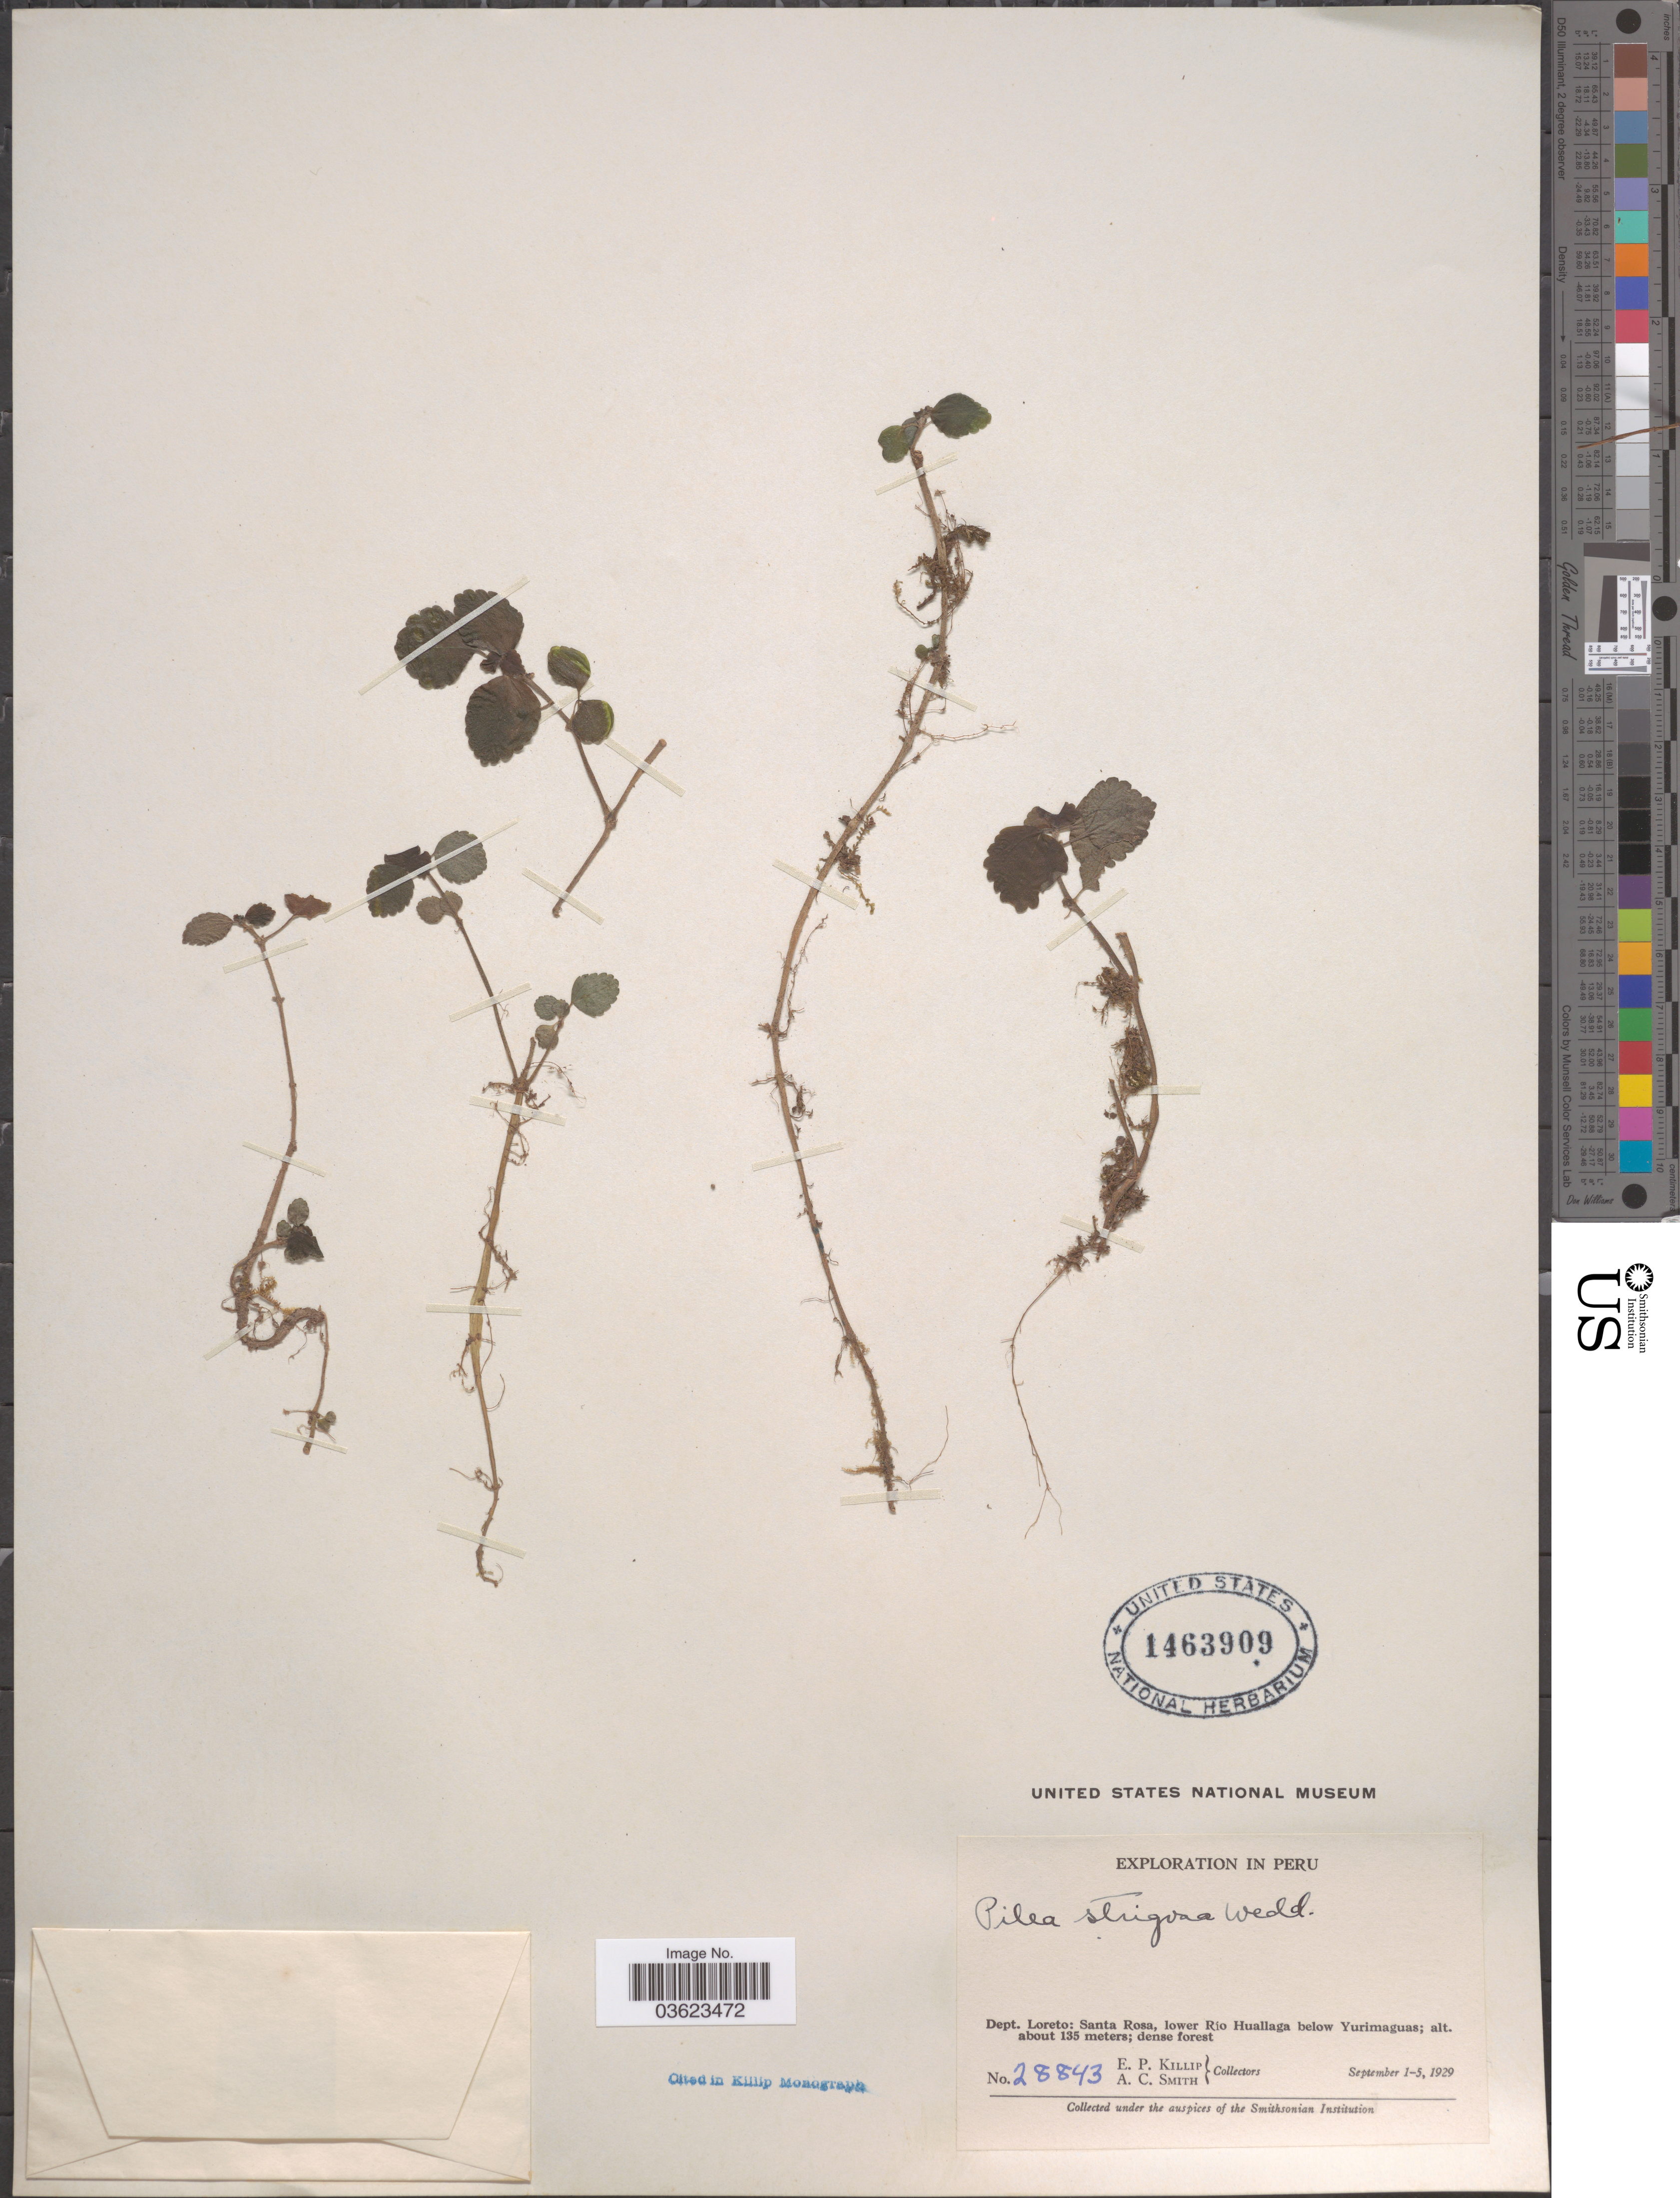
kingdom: Plantae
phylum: Tracheophyta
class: Magnoliopsida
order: Rosales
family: Urticaceae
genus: Pilea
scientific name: Pilea strigosa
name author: Wedd.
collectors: E. P. Killip & A. C. Smith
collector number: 28843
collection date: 1929-09-01/1929-09-05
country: Peru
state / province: Loreto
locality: Dept. Loreto: Santa Rosa, lower Río Huallaga below Yurimaguas.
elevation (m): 135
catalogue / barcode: US 1463909